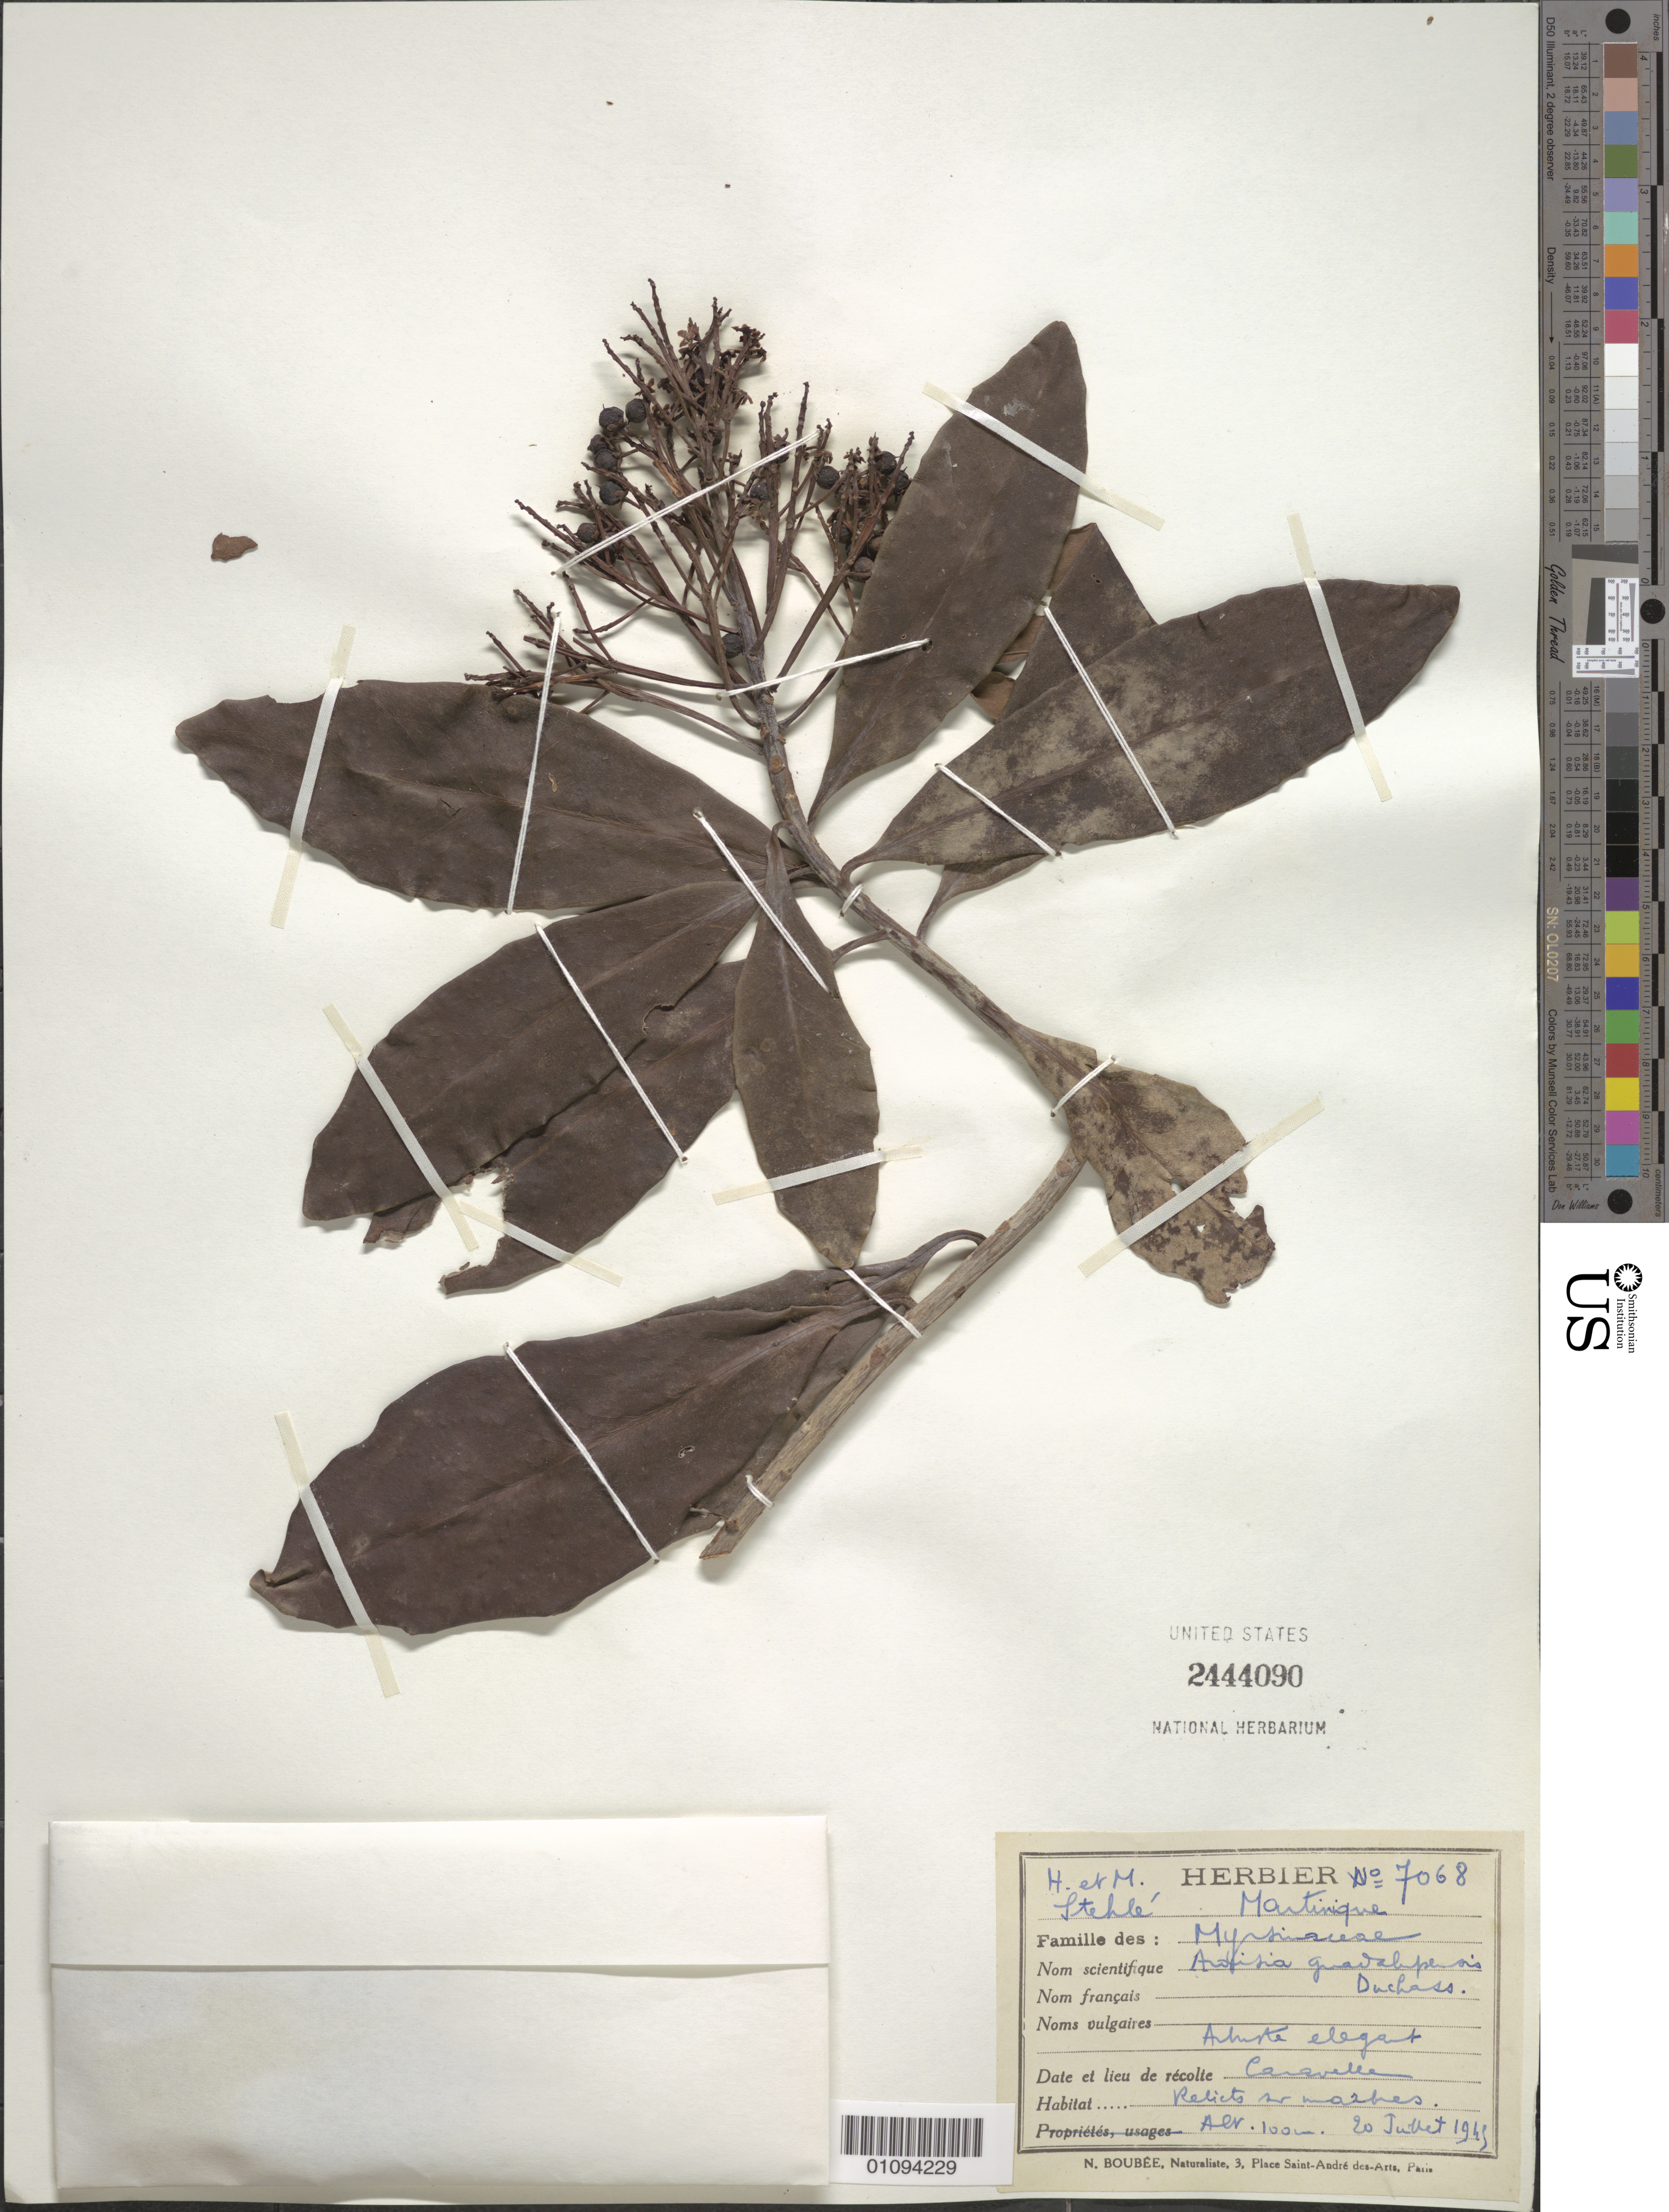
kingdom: Plantae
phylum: Tracheophyta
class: Magnoliopsida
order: Ericales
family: Primulaceae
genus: Ardisia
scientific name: Ardisia obovata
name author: Desv. ex Ham.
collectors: H. Stehlé & M. Stehlé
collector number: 7068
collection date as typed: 20 Jul 1945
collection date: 1945-07-20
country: Martinique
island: Martinique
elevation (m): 100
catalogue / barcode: US 2444090